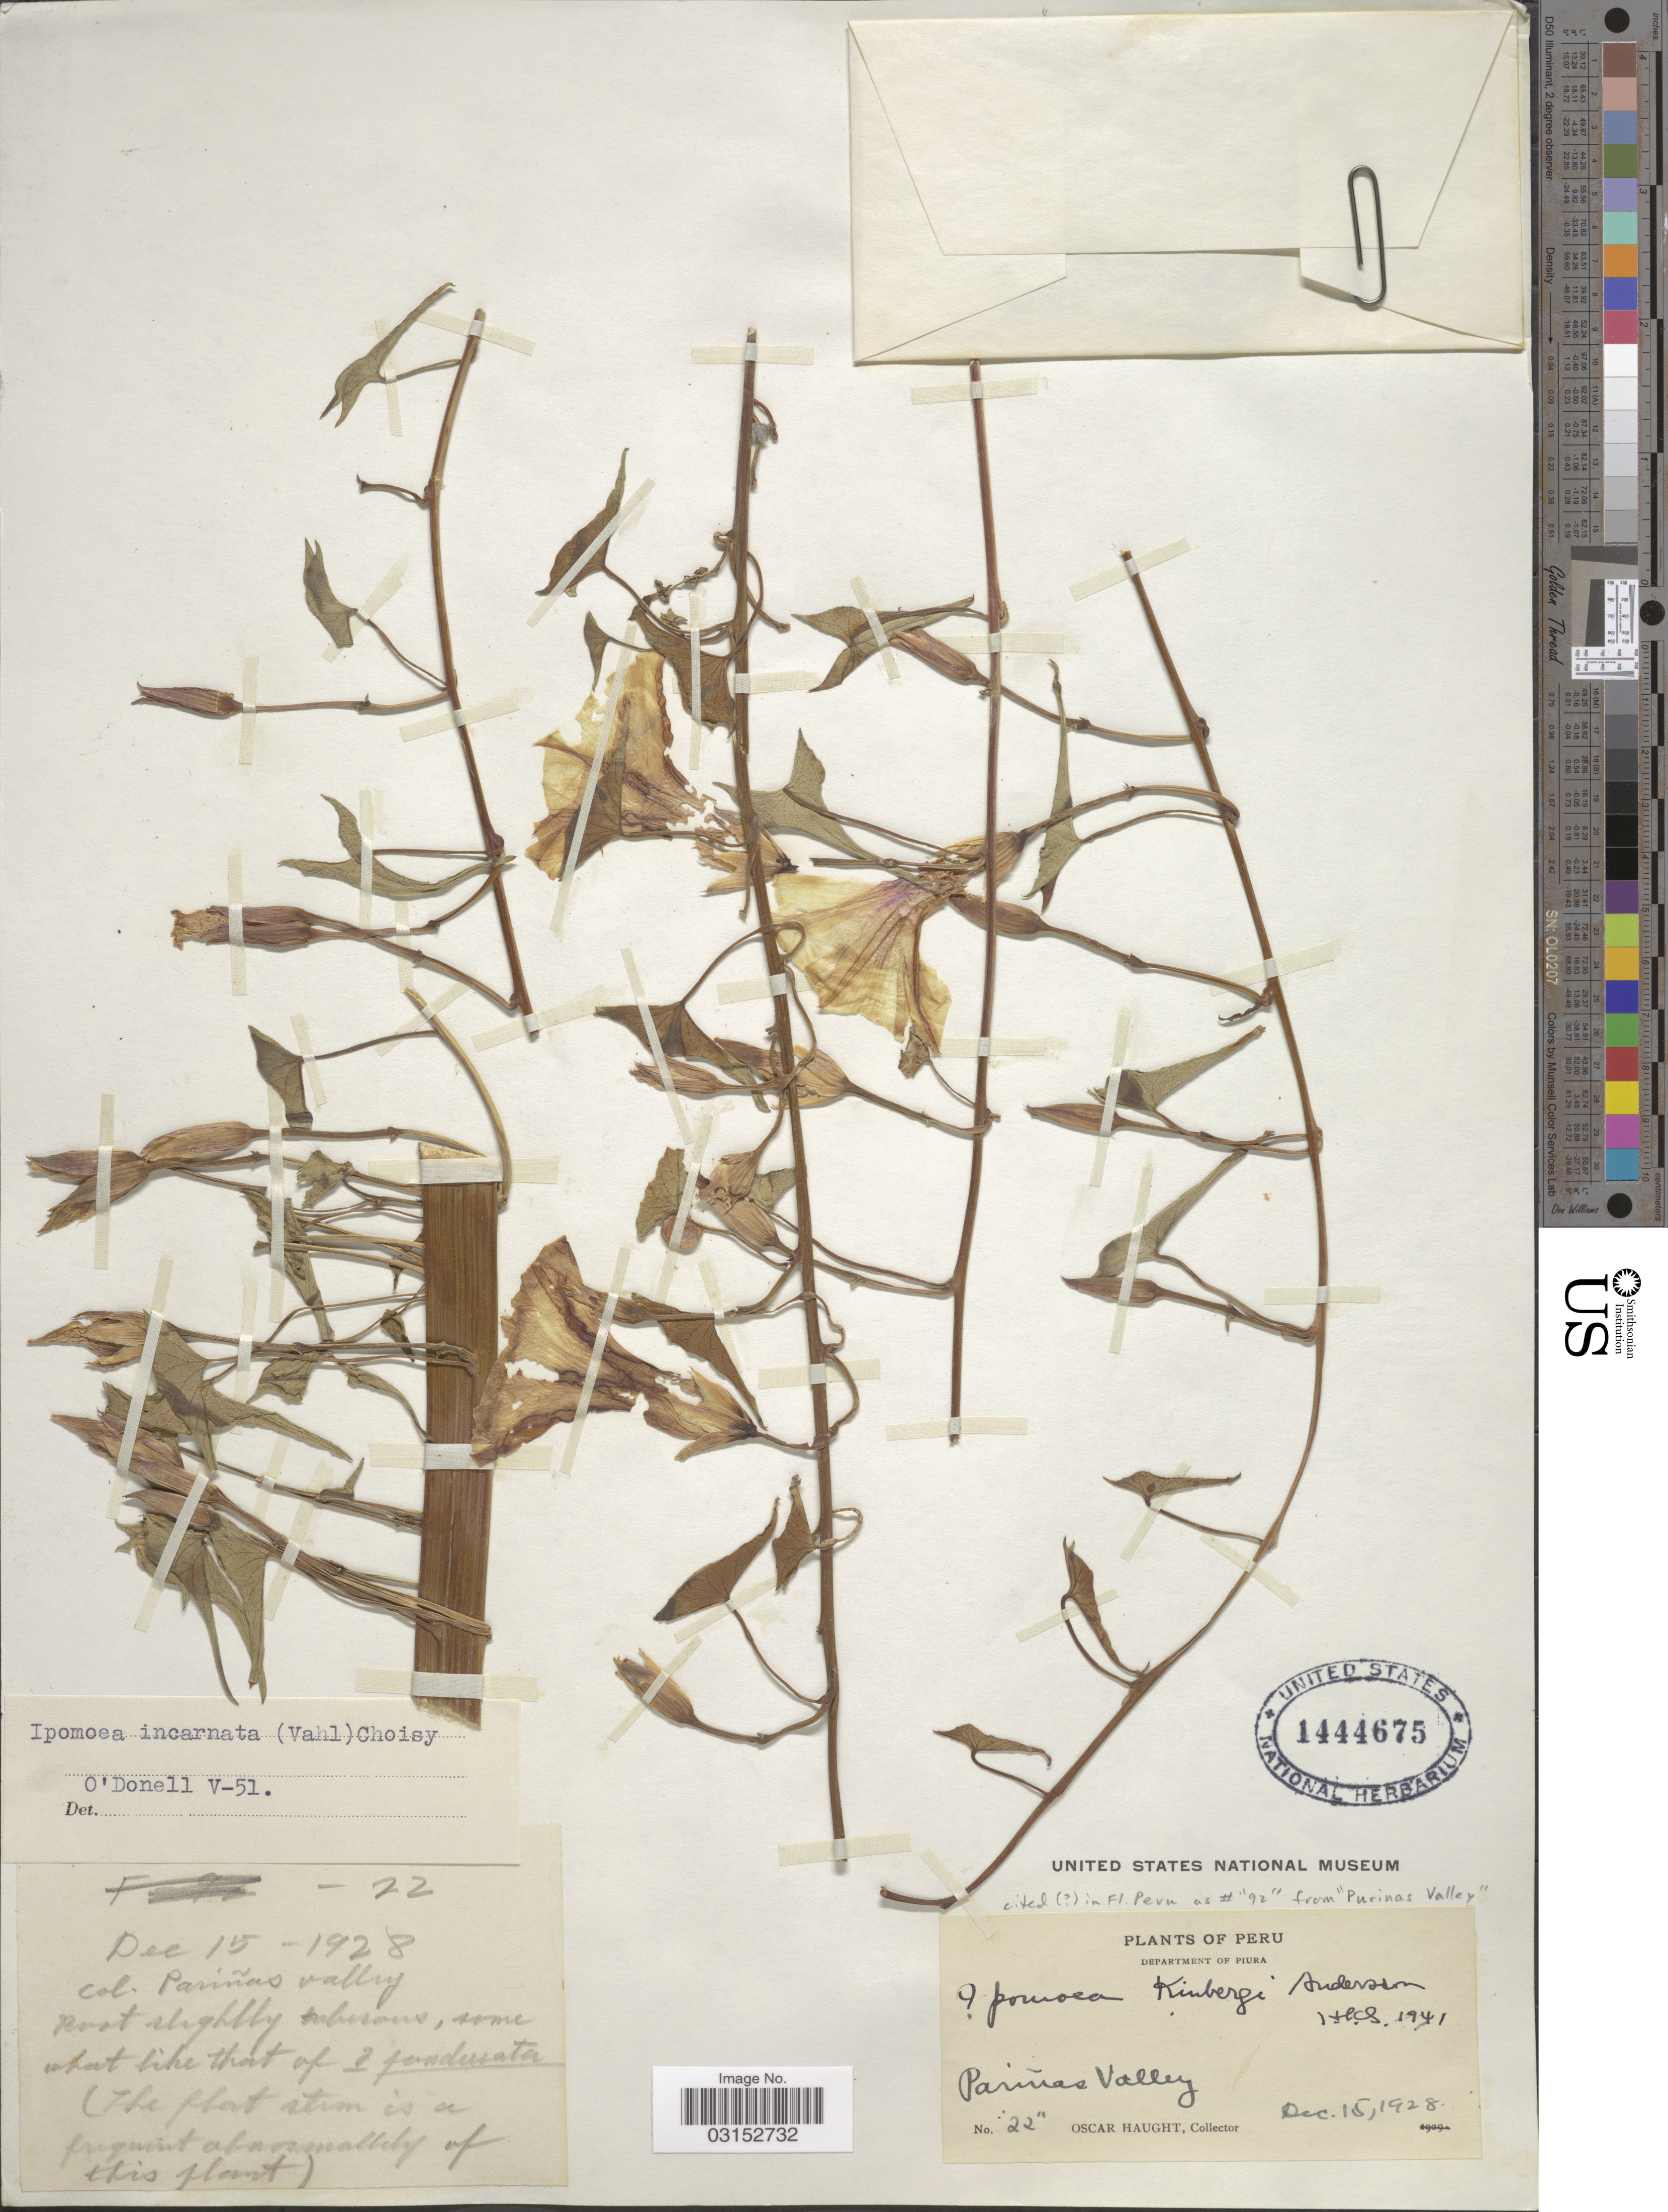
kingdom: Plantae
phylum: Tracheophyta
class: Magnoliopsida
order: Solanales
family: Convolvulaceae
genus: Ipomoea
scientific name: Ipomoea incarnata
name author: (Vahl) Choisy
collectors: O. L. Haught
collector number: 22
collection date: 1928-12-15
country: Peru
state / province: Piura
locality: Department of Piura. Pariñas Valley.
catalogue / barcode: US 1444675